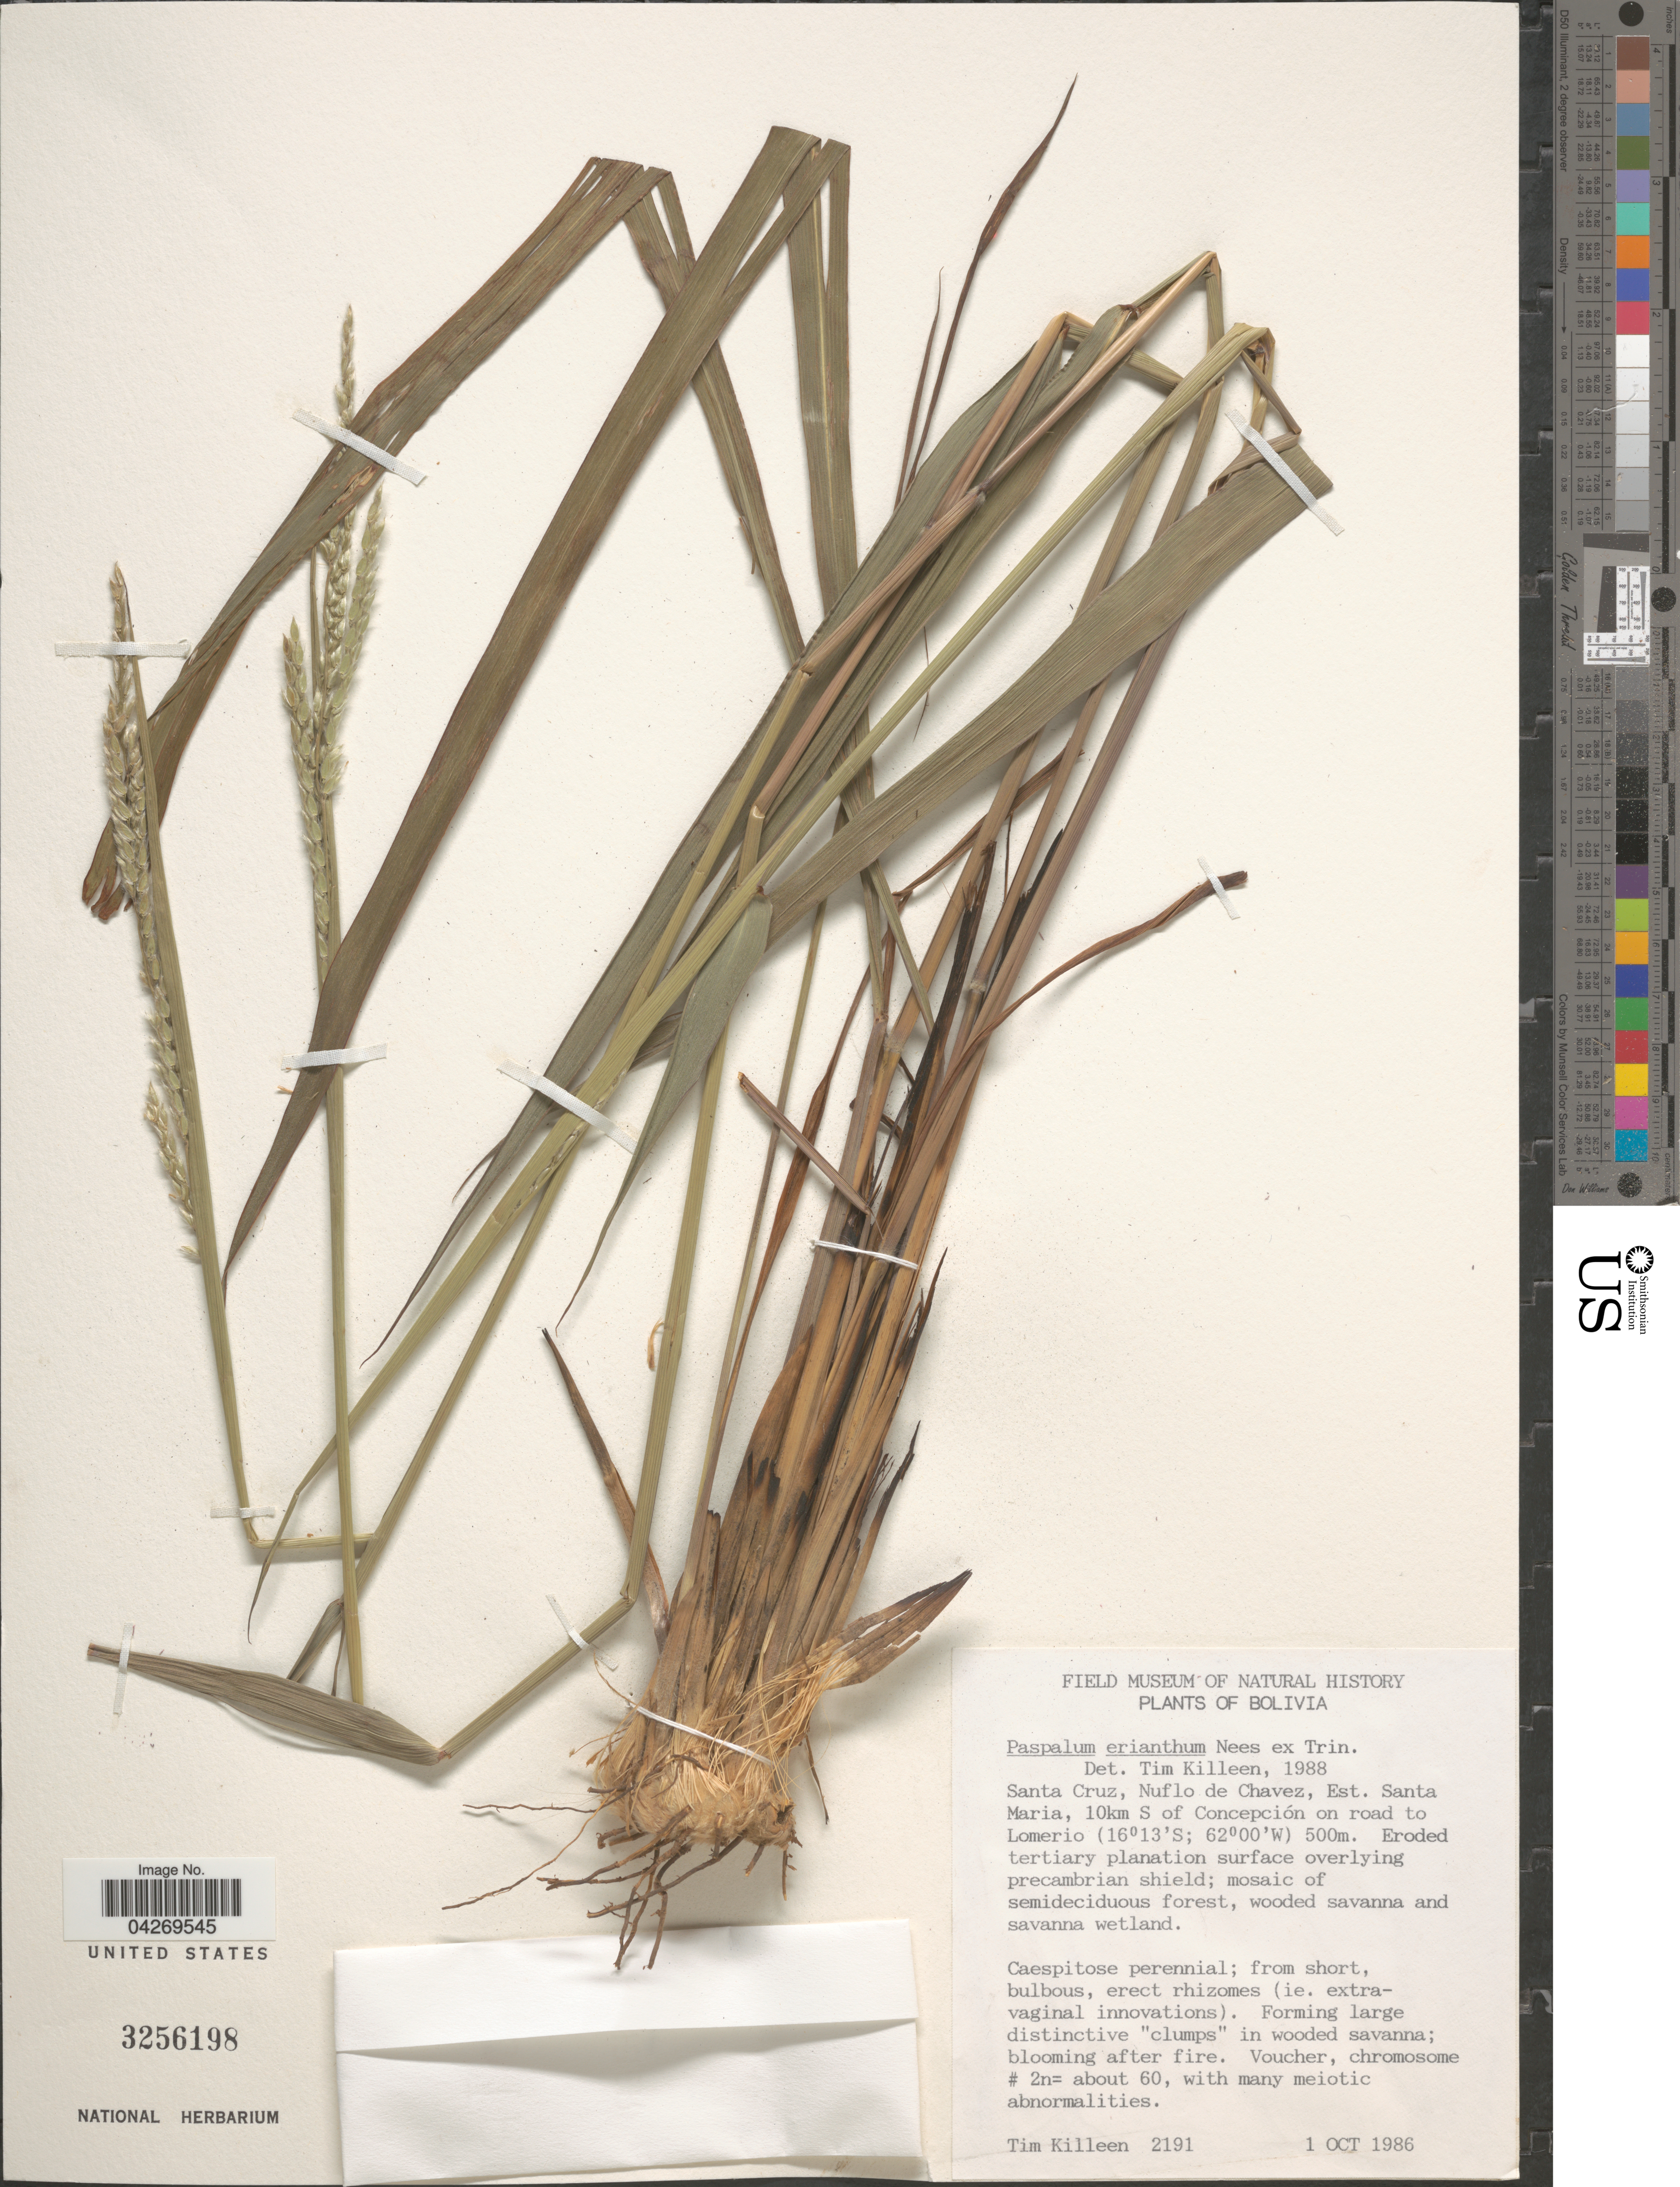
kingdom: Plantae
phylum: Tracheophyta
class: Liliopsida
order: Poales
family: Poaceae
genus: Paspalum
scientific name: Paspalum erianthum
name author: Nees ex Trin.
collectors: T. J. Killeen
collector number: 2191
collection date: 1986-10-01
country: Bolivia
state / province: Santa Cruz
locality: Nuflo de Chavez, Est. Santa Maria, 10km S of Concepción on road to Lomerio.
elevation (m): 500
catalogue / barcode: US 3256198